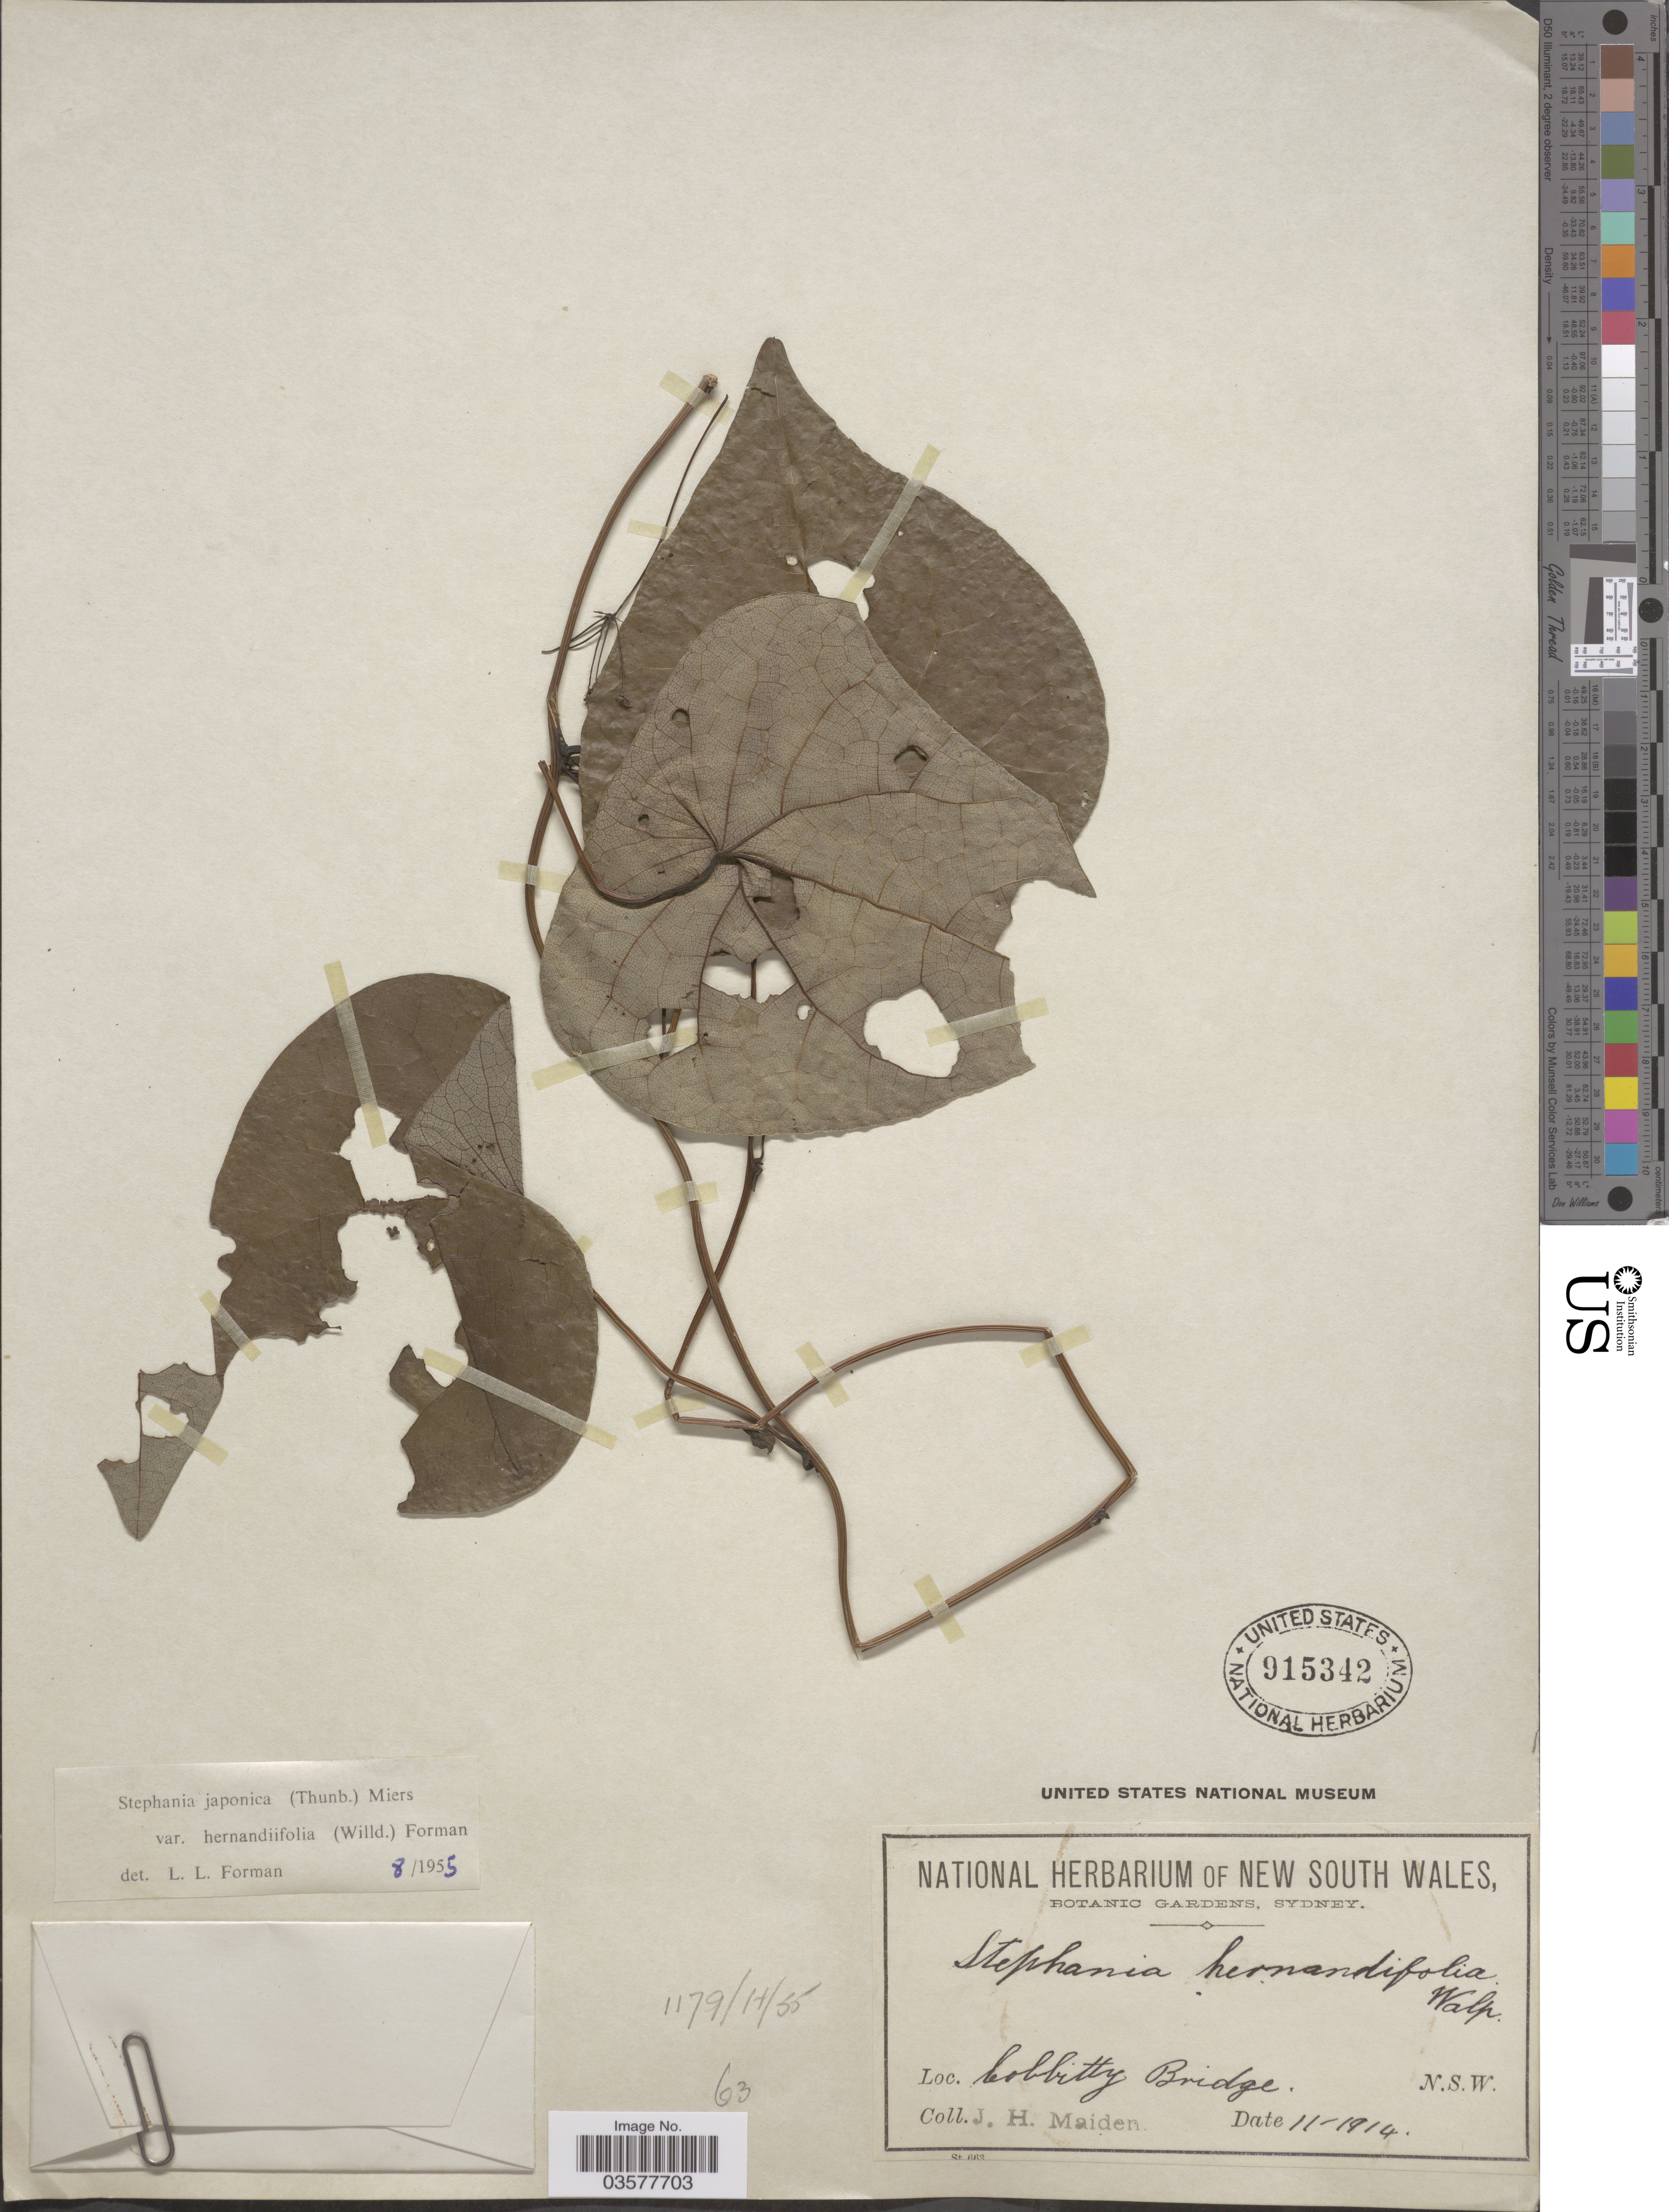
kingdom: Plantae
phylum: Tracheophyta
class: Magnoliopsida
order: Ranunculales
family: Menispermaceae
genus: Stephania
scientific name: Stephania hernandiifolia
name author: (Willd.) Walp.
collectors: J. Maiden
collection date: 1914-11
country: Australia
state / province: New South Wales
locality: Cobbitty Bridge.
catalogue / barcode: US 915342